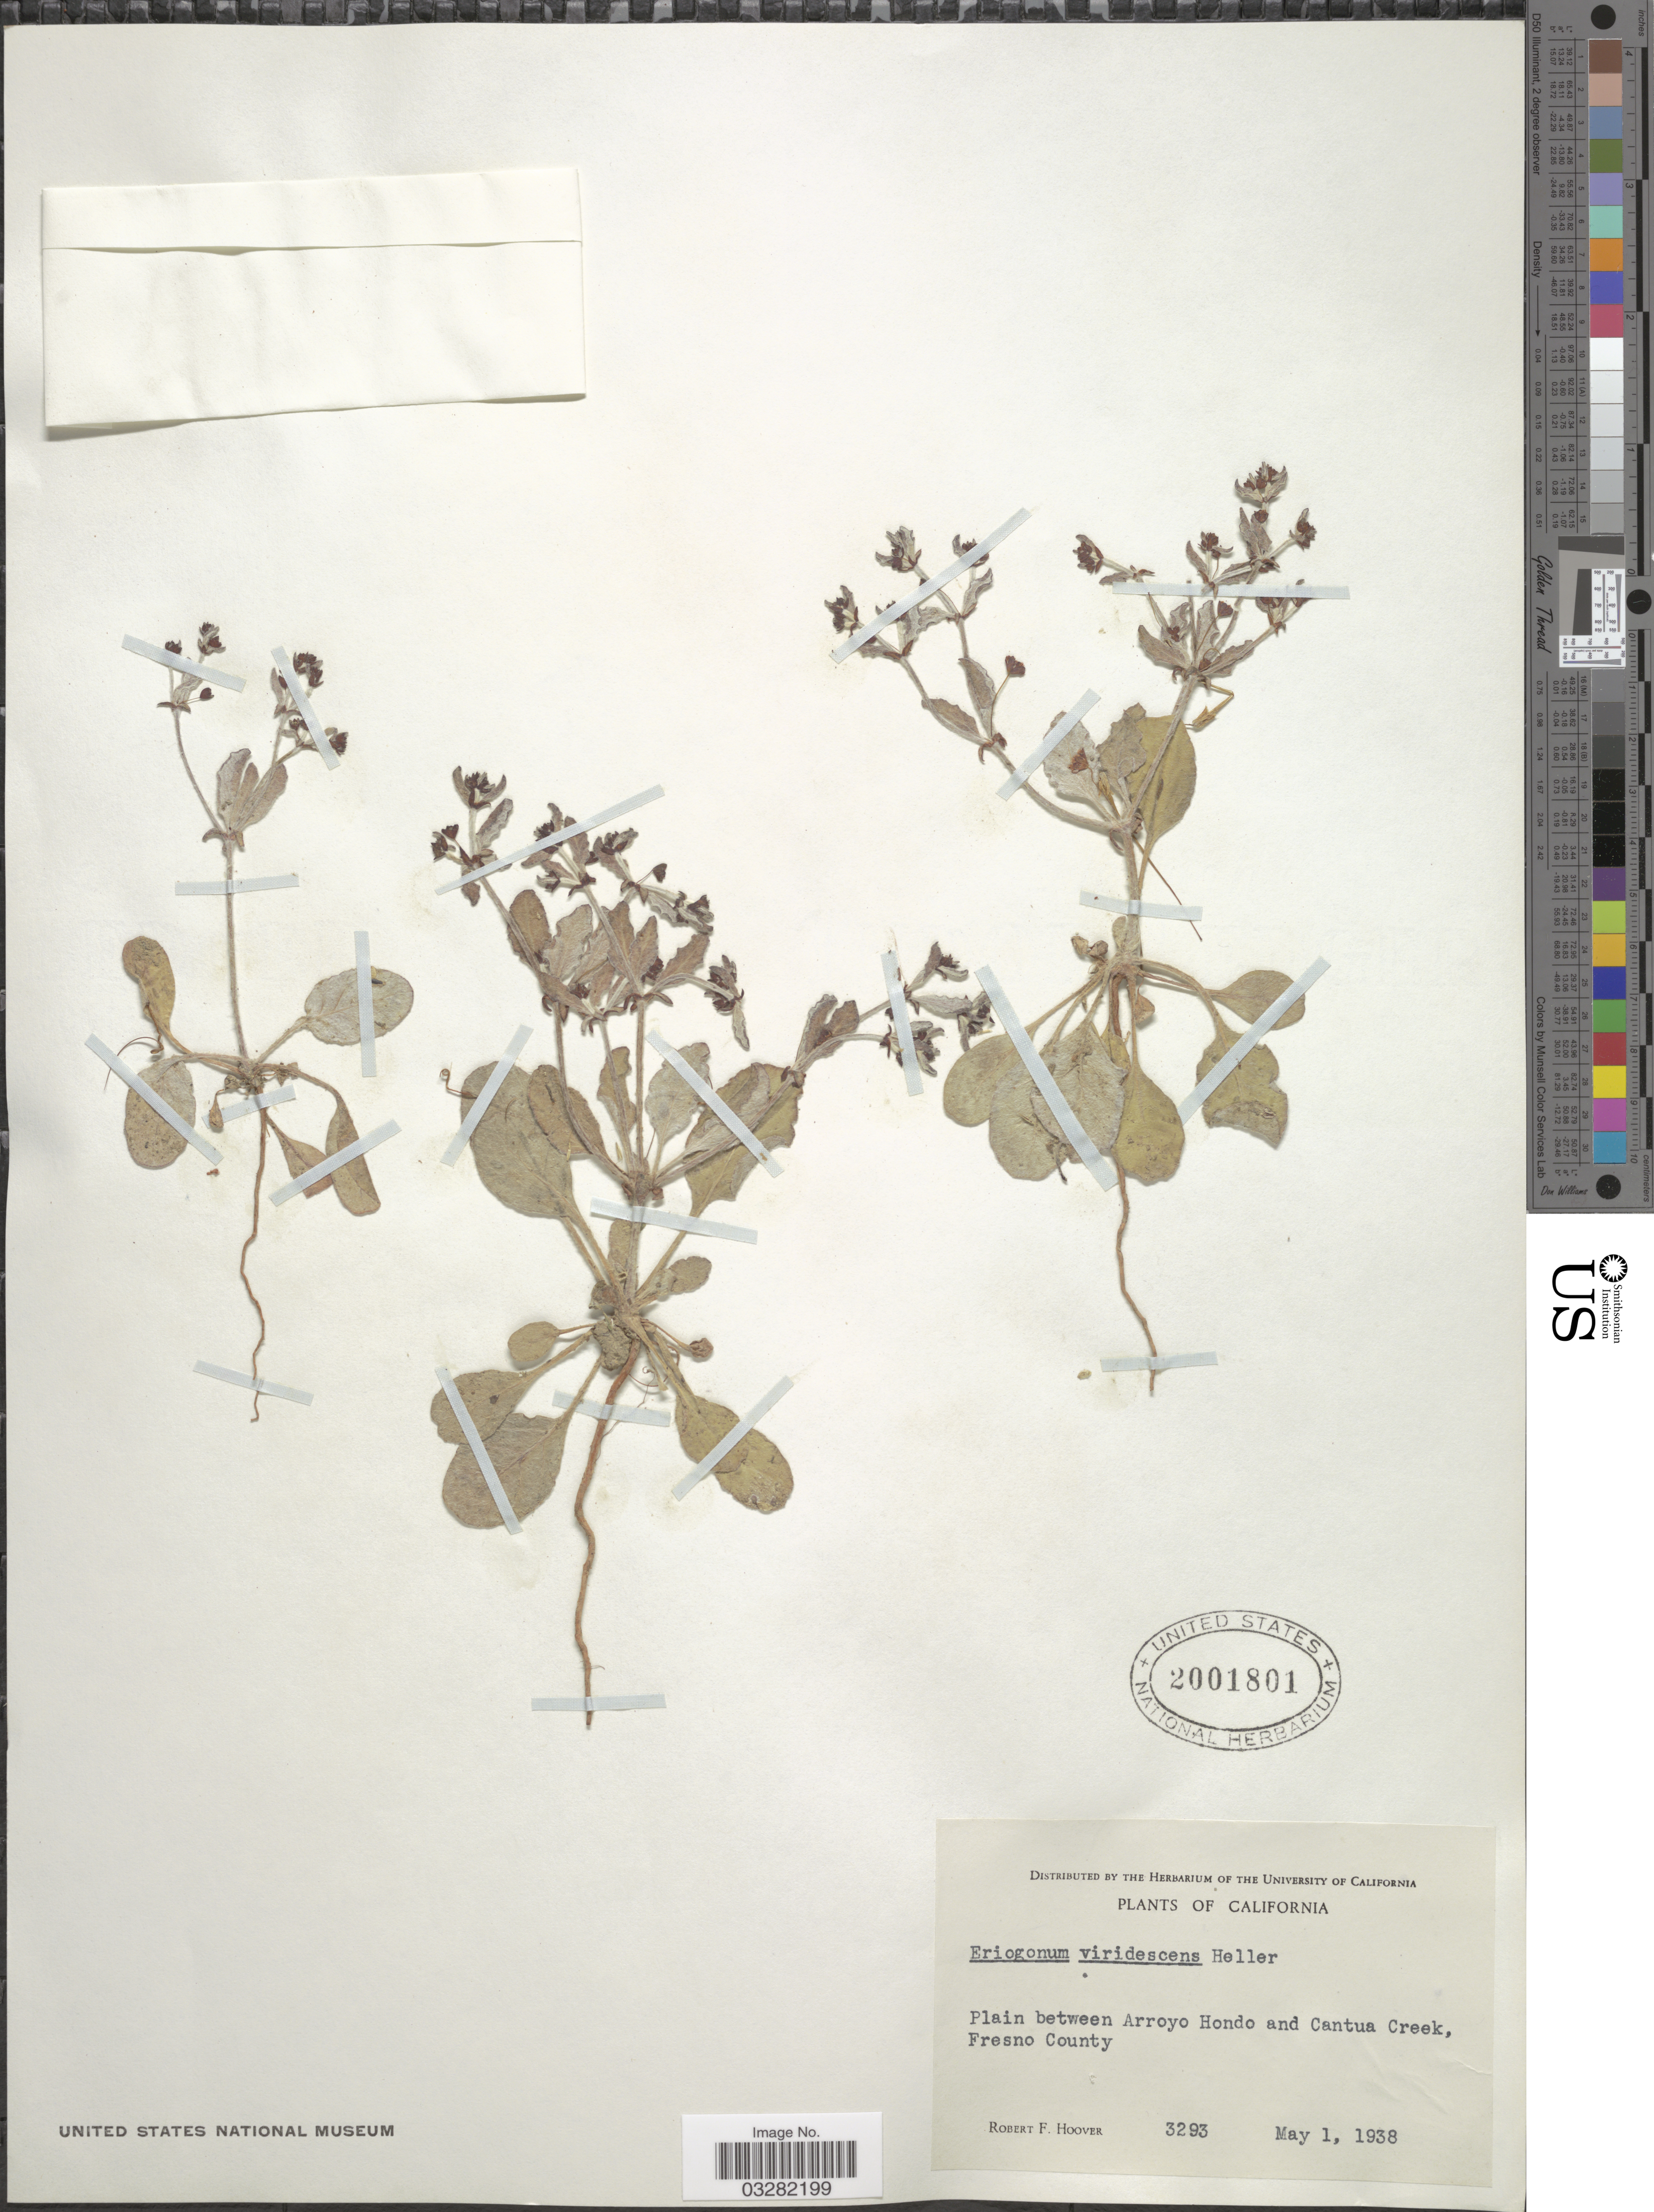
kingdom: Plantae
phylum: Tracheophyta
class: Magnoliopsida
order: Caryophyllales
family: Polygonaceae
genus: Eriogonum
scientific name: Eriogonum viridescens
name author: A. Heller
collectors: R. F. Hoover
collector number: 3293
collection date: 1938-05-01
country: United States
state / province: California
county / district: Fresno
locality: Plain between Arroyo Hondo and Cantua Creek, Fresno County.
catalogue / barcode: US 2001801